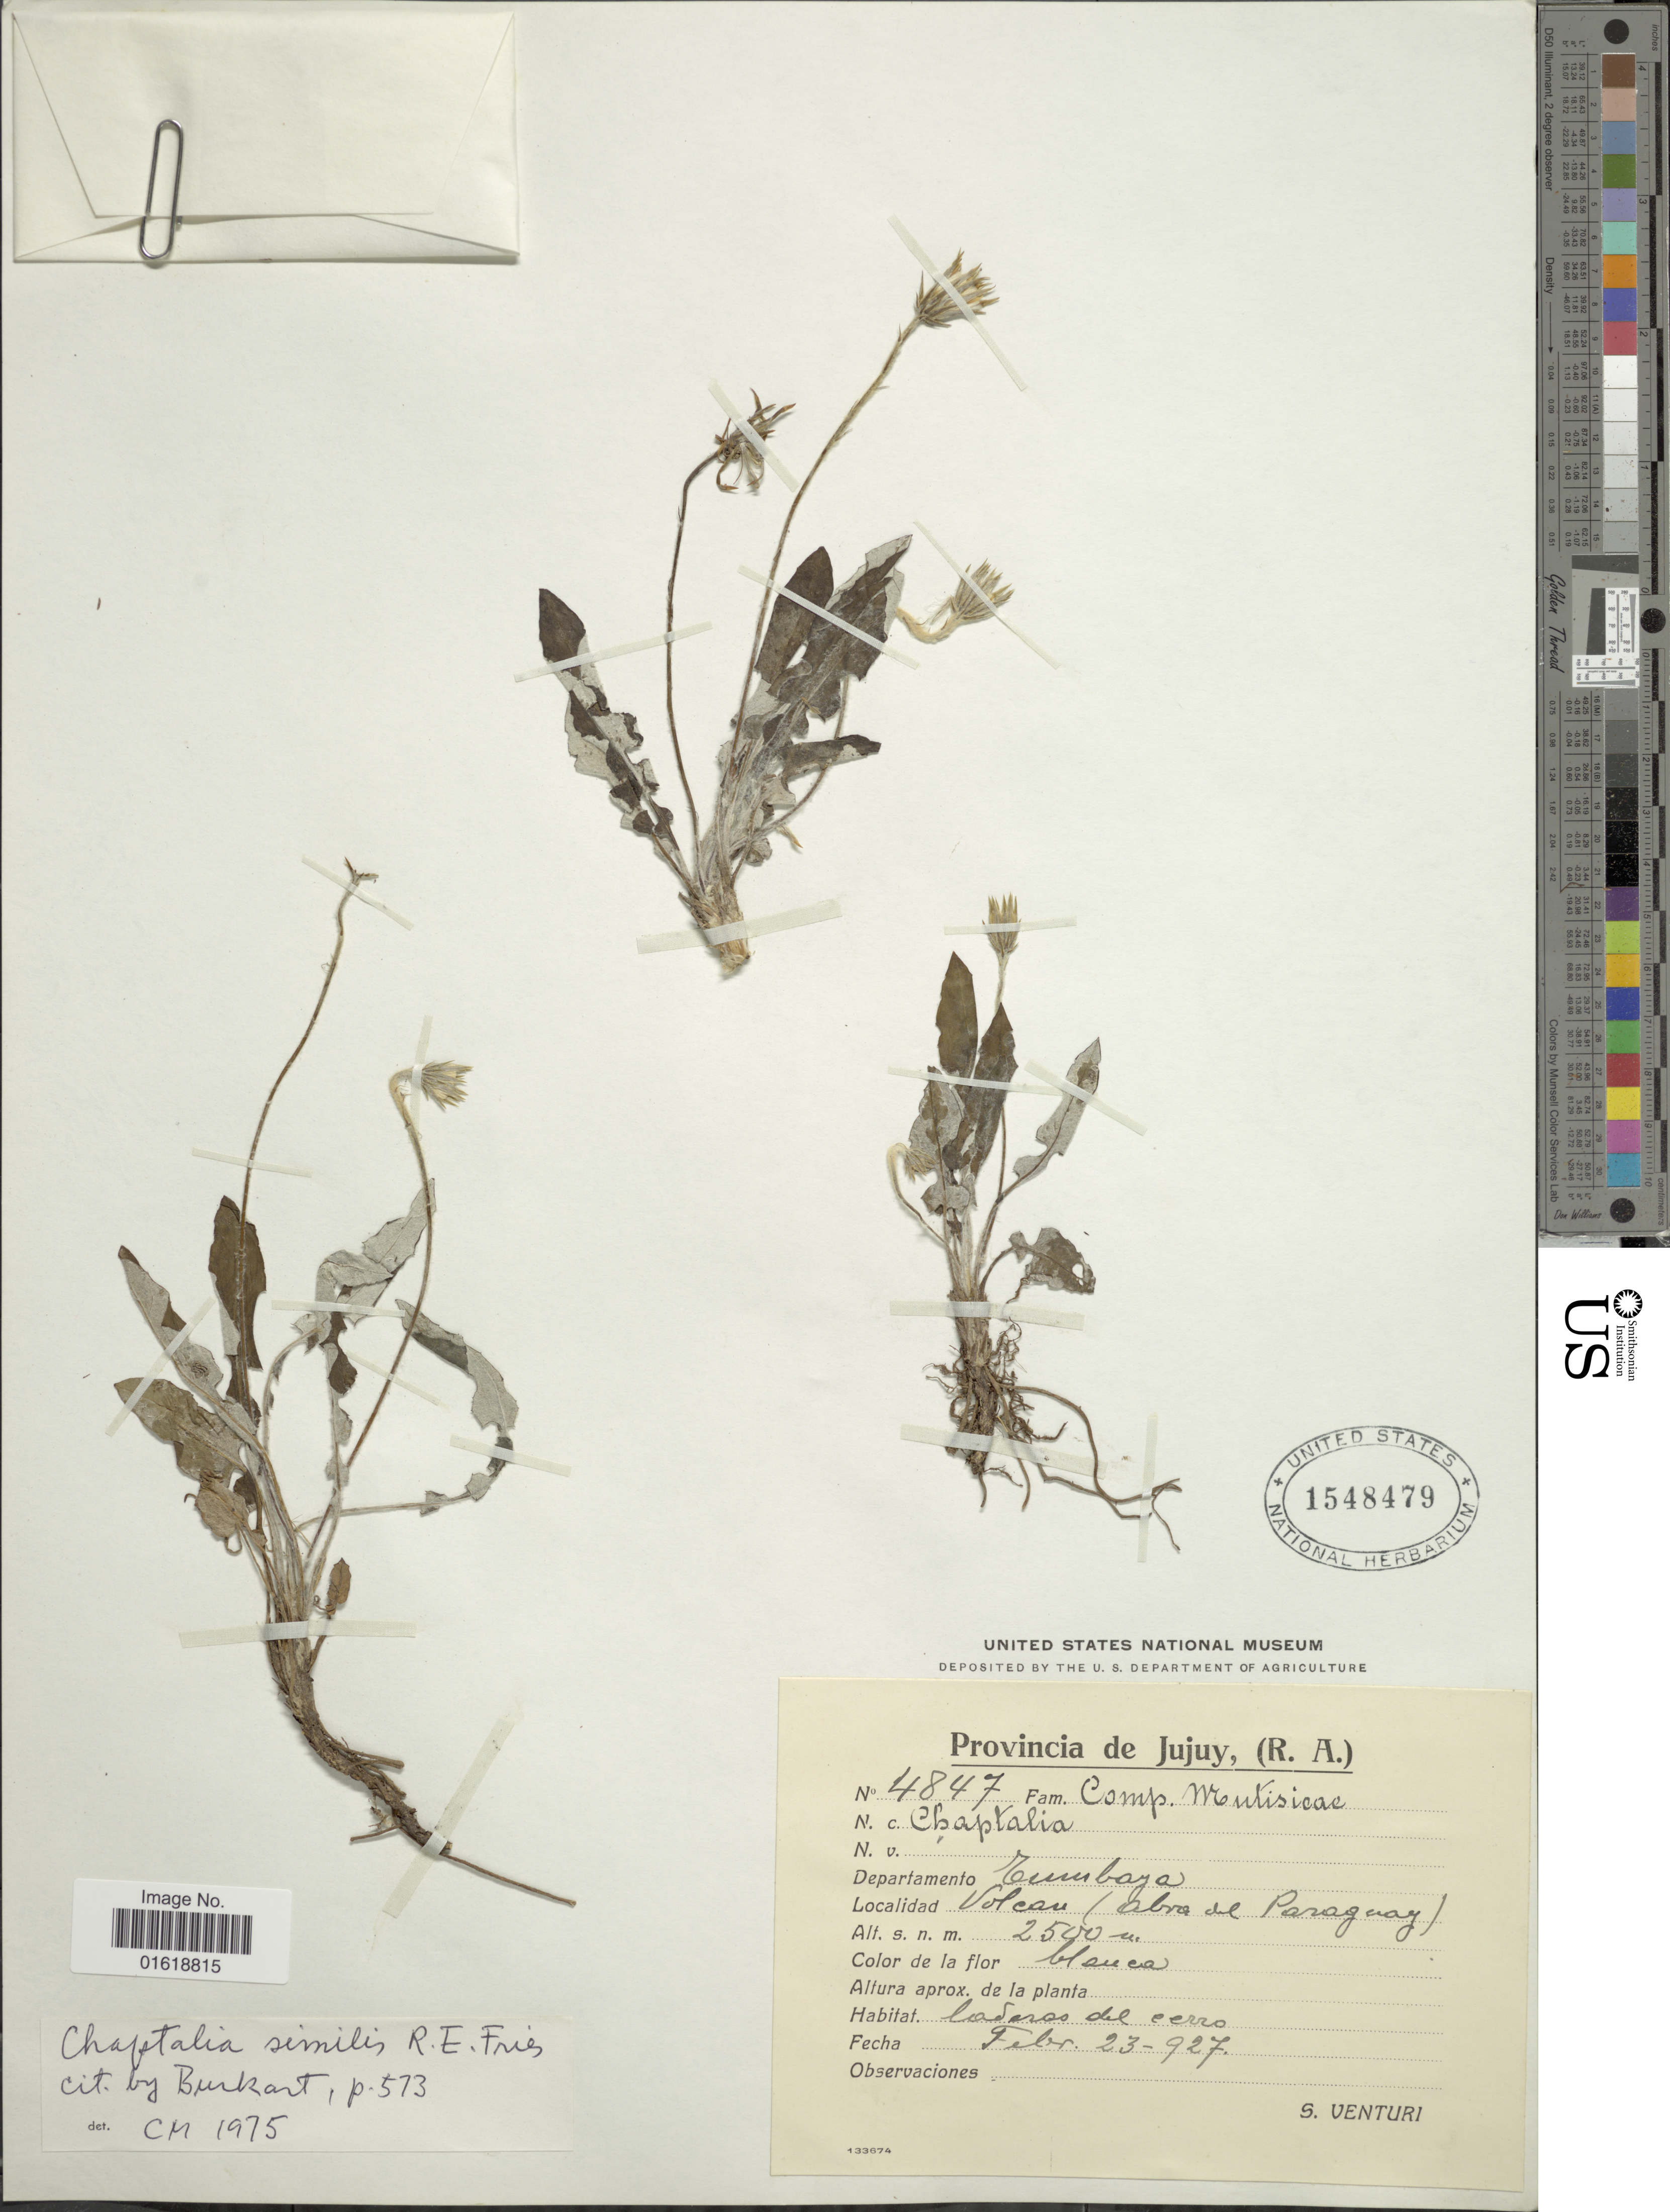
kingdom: Plantae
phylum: Tracheophyta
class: Magnoliopsida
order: Asterales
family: Asteraceae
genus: Chaptalia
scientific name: Chaptalia similis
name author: R.E. Fr.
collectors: S. Venturi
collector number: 4847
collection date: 1927-02-23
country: Argentina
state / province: Jujuy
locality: Departamento Tumbaya. Volcan (Abra del Paraguay).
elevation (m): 2500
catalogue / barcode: US 1548479